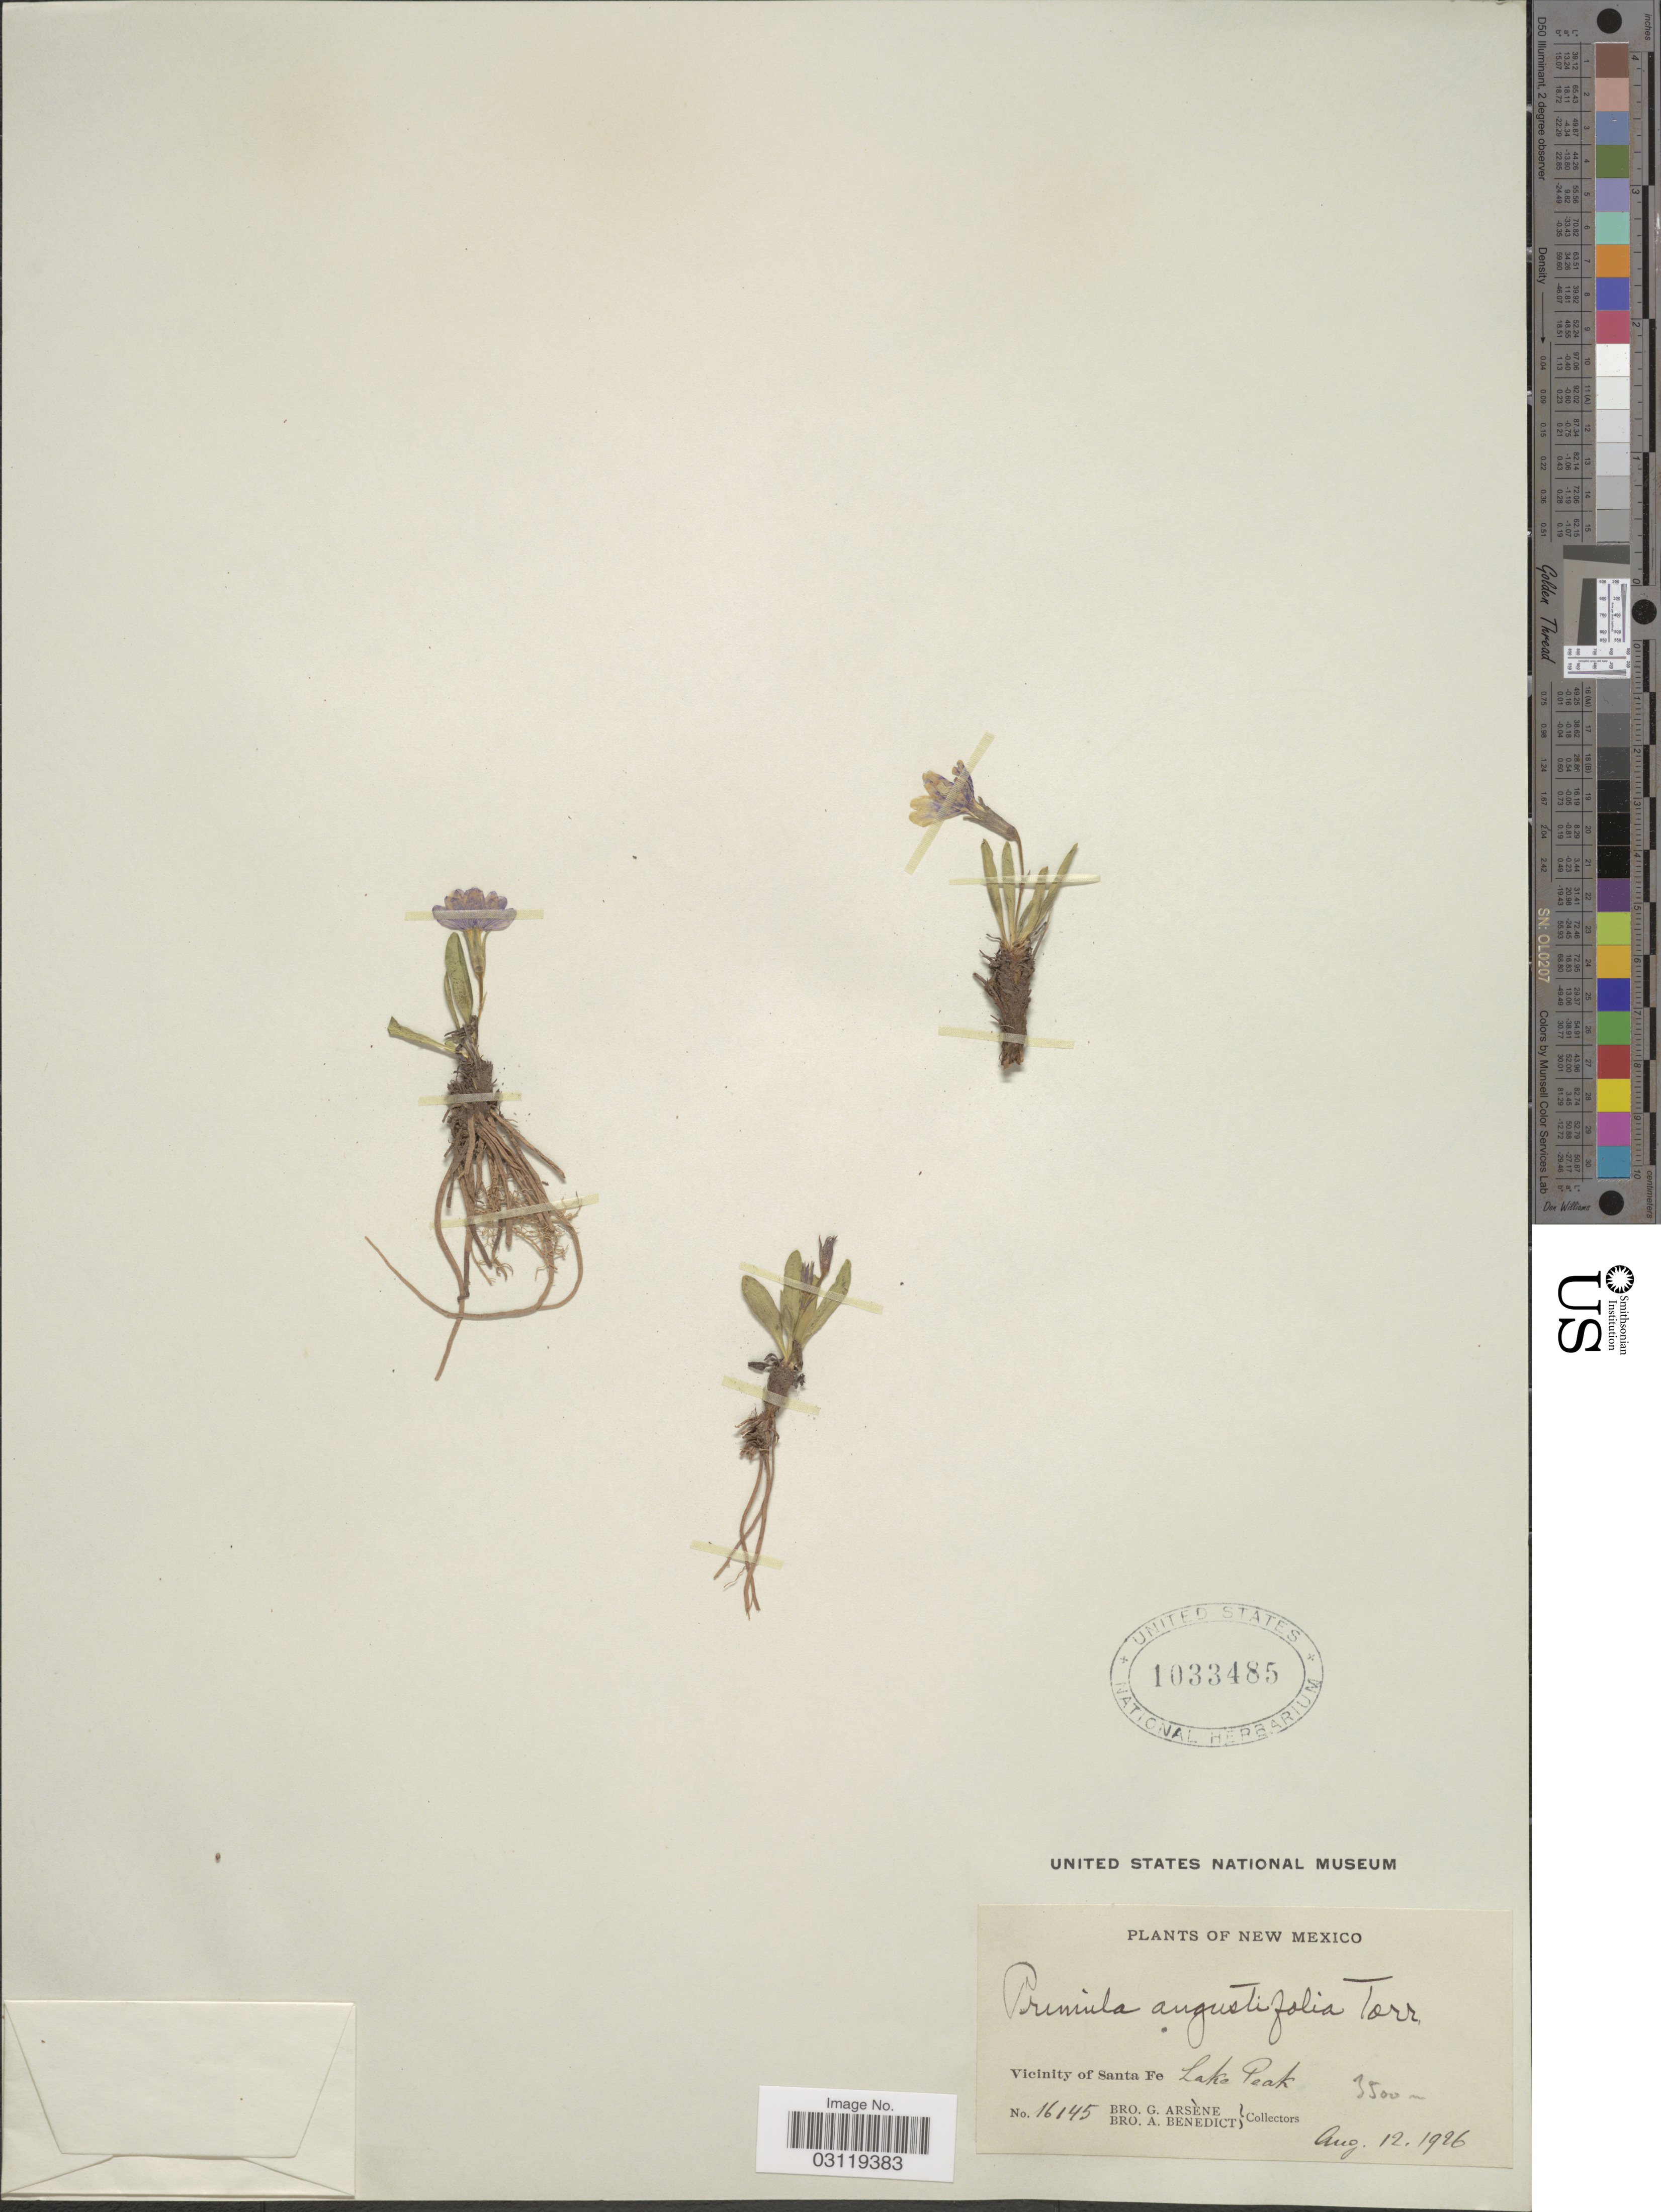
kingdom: Plantae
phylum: Tracheophyta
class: Magnoliopsida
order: Ericales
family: Primulaceae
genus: Primula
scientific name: Primula angustifolia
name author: Torr.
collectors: Bro. G. Arsène & Bro. Benedict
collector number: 16145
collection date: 1926-08-12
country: United States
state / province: New Mexico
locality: Vicinity of Santa Fe. Lake Peak.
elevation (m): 3500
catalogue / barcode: US 1033485